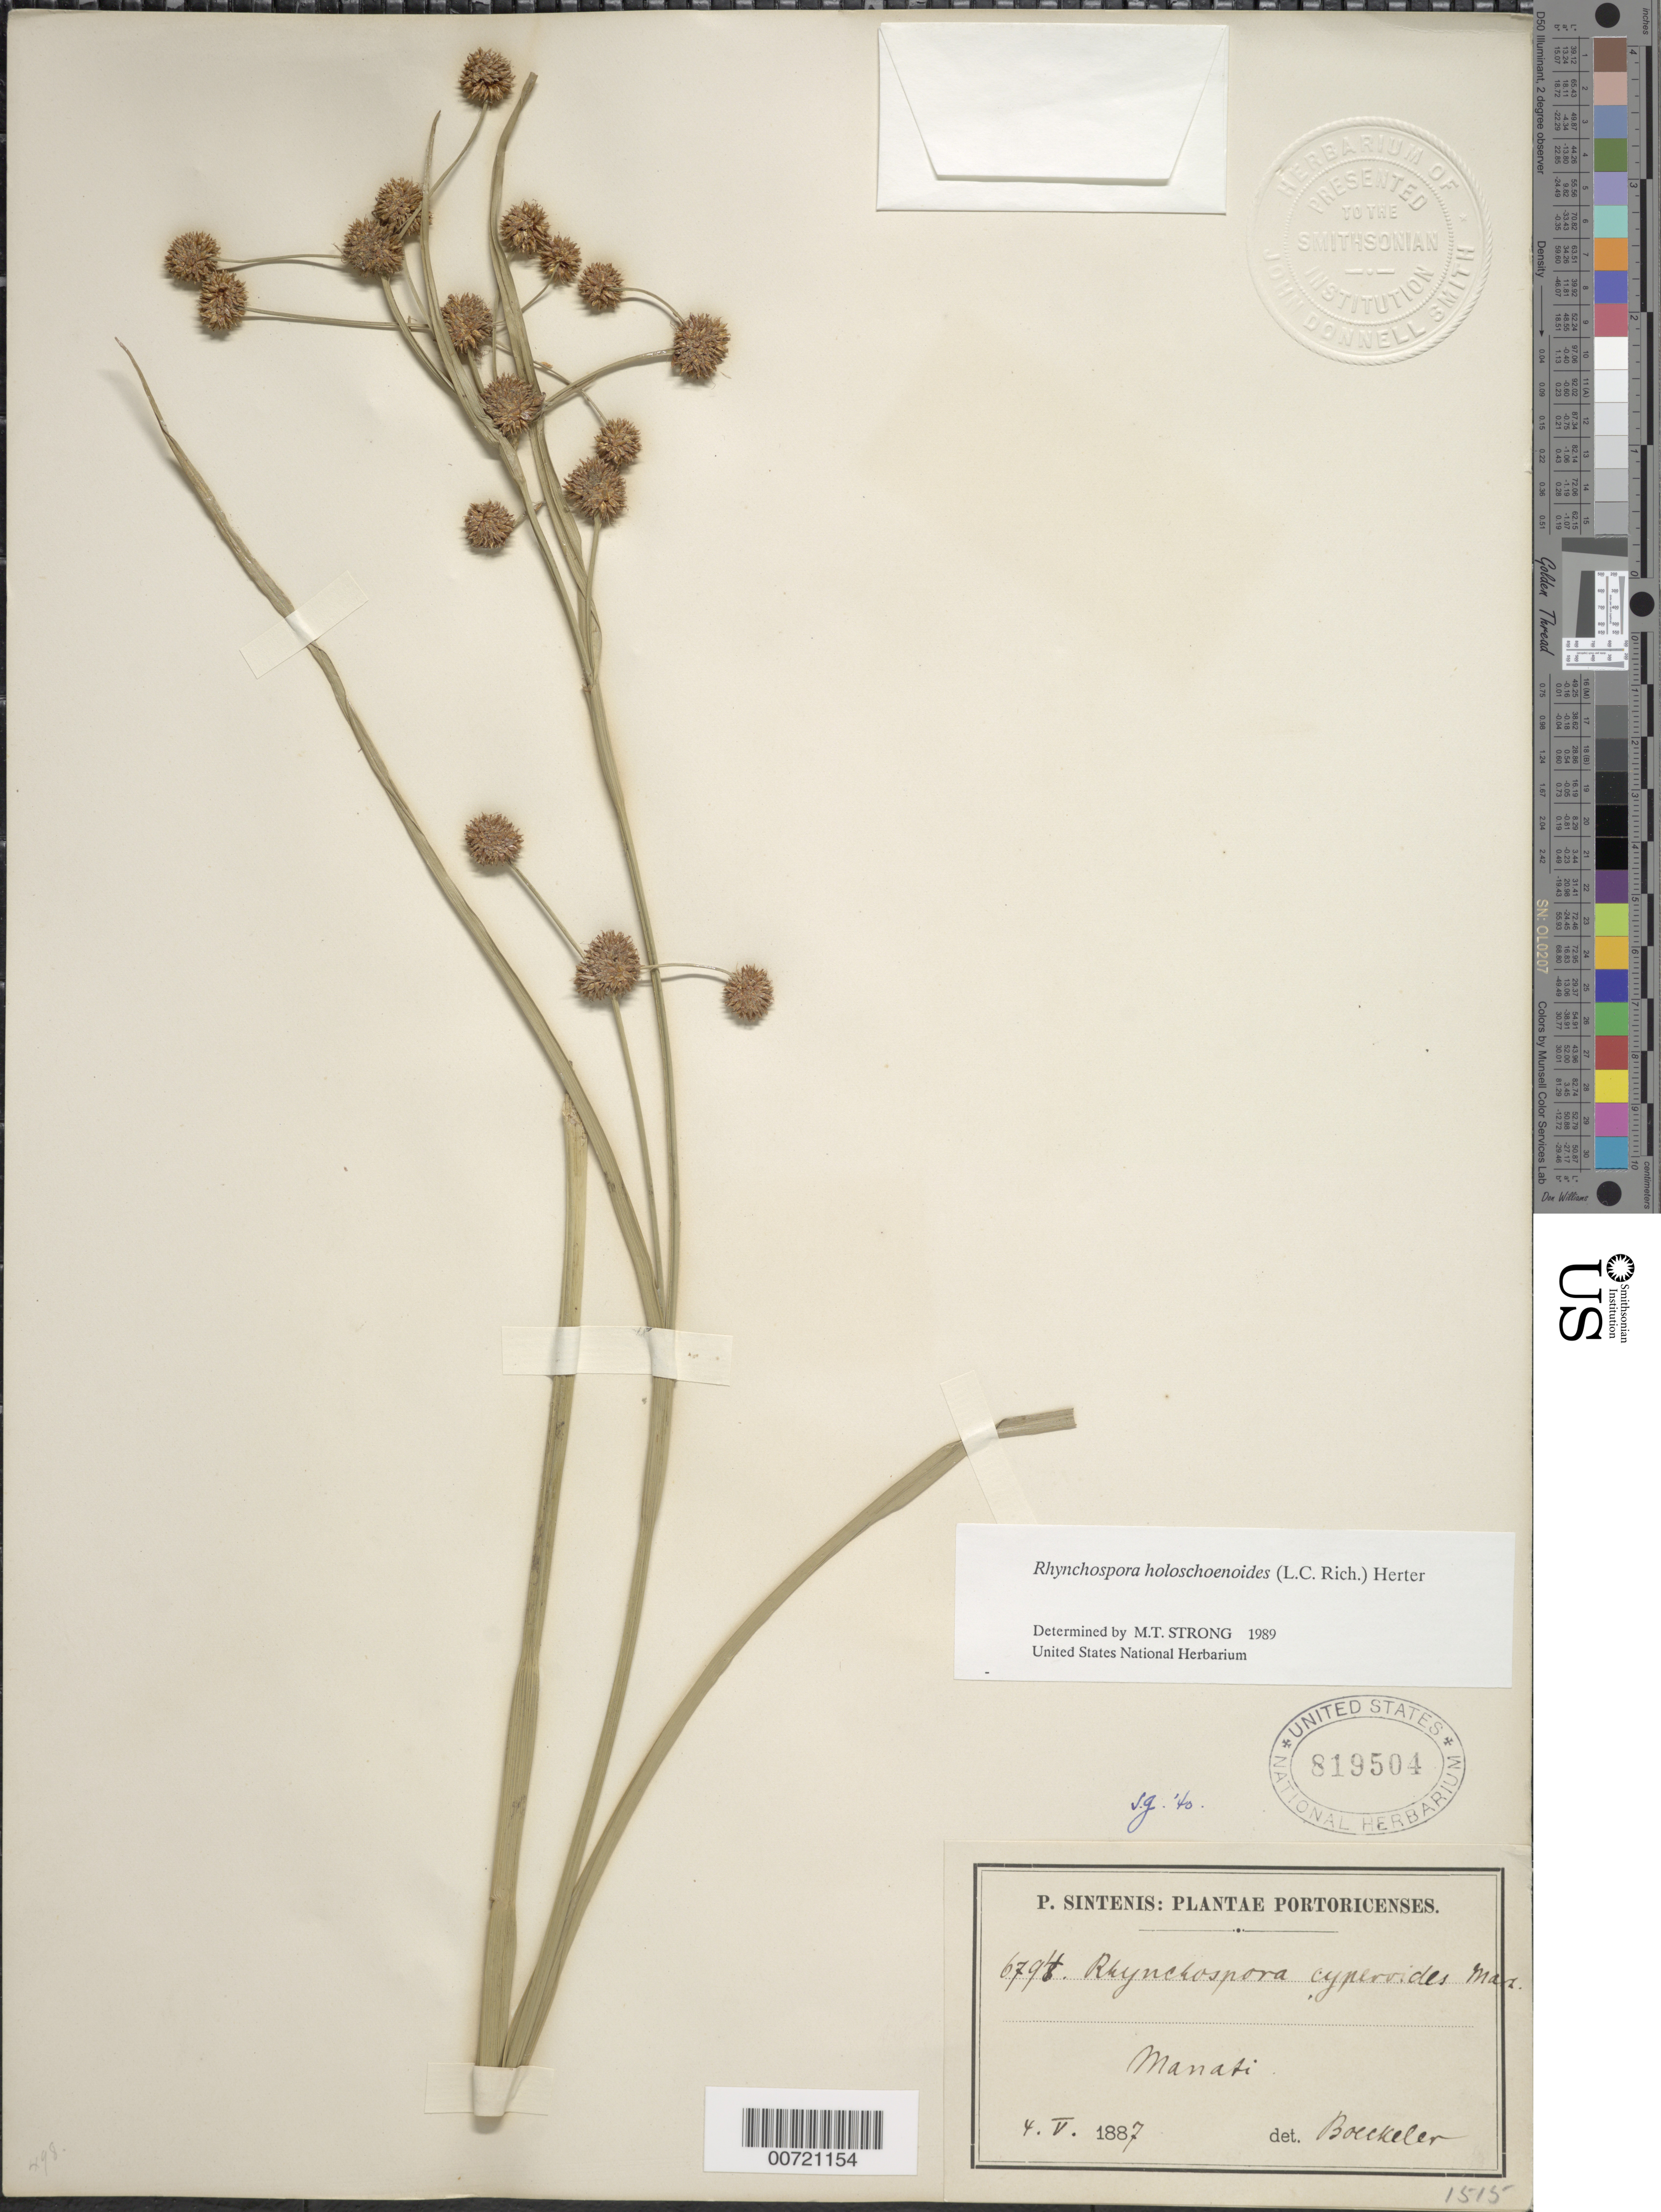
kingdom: Plantae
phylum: Tracheophyta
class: Liliopsida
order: Poales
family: Cyperaceae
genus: Rhynchospora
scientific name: Rhynchospora holoschoenoides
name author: (Rich.) Herter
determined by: Strong, M. T., (US), Smithsonian Institution - National Museum of Natural History (UNITED STATES)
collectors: P. Sintenis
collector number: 6794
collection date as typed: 04 May 1887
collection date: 1887-05-04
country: Puerto Rico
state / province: Manatí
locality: Manatí.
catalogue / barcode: US 819504